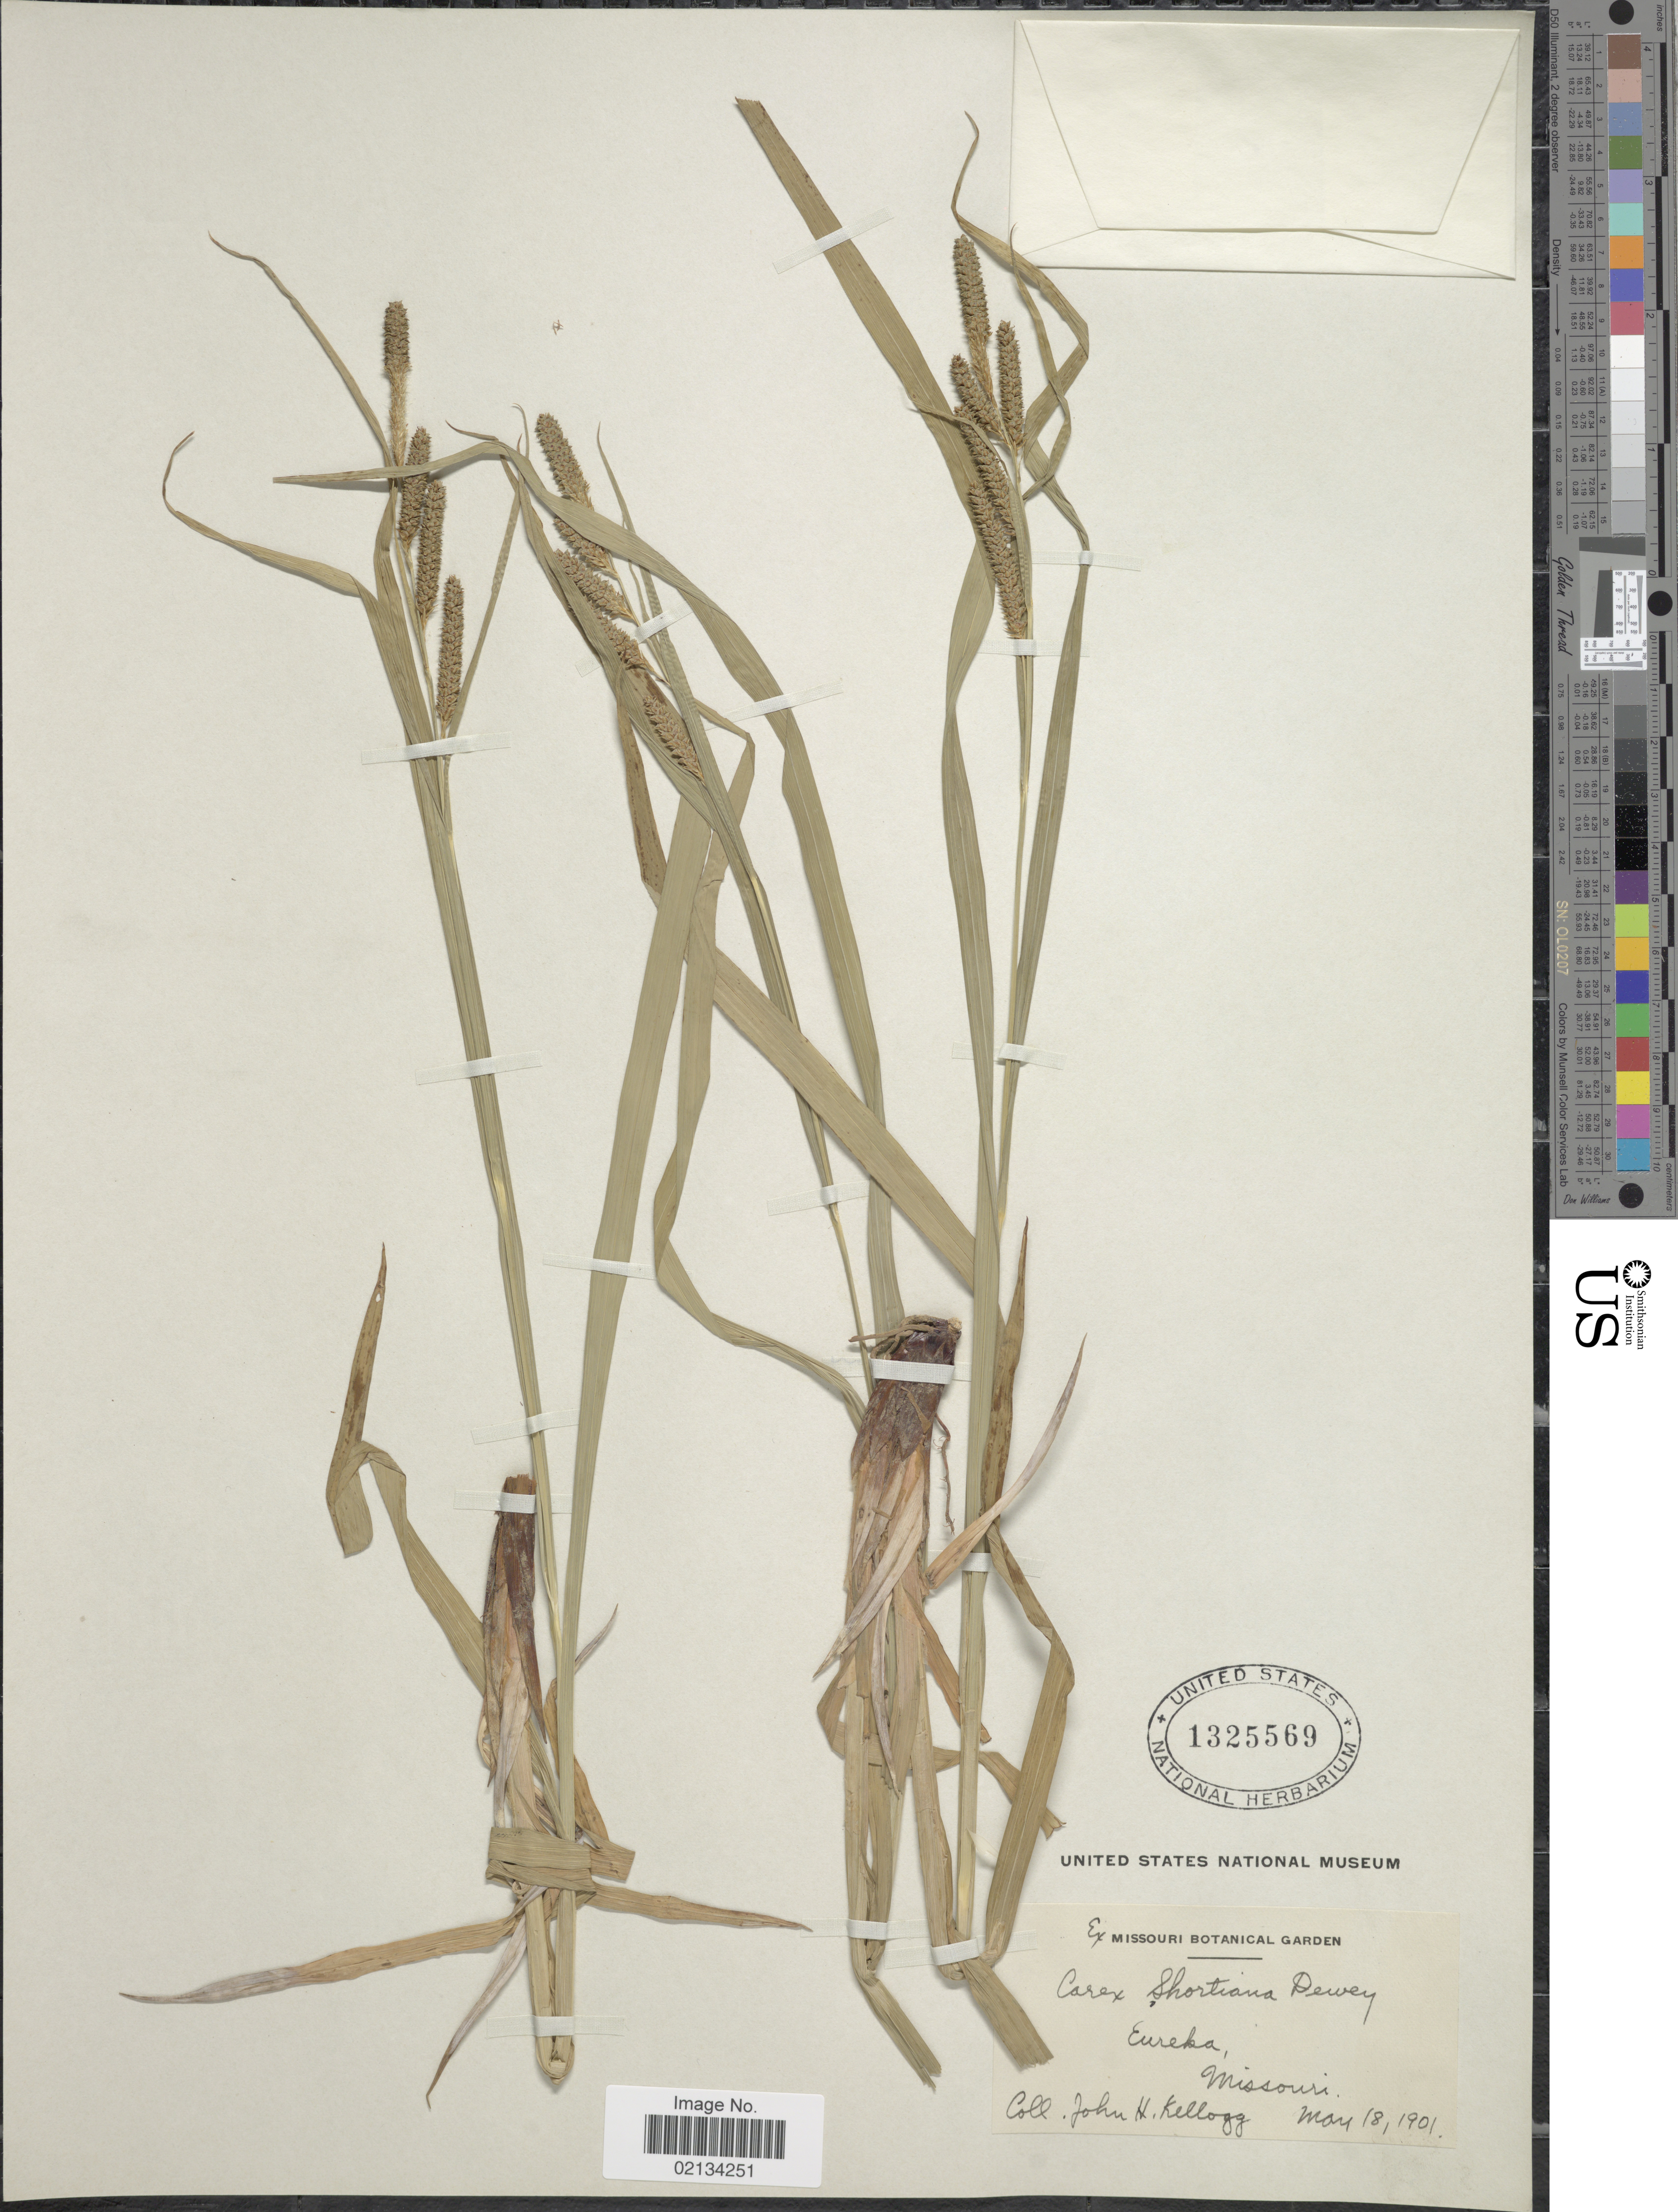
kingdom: Plantae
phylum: Tracheophyta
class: Liliopsida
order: Poales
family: Cyperaceae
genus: Carex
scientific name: Carex shortiana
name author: Dewey & Torr.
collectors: J. H. Kellogg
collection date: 1901-05-18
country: United States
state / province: Missouri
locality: Eureka.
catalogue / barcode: US 1325569